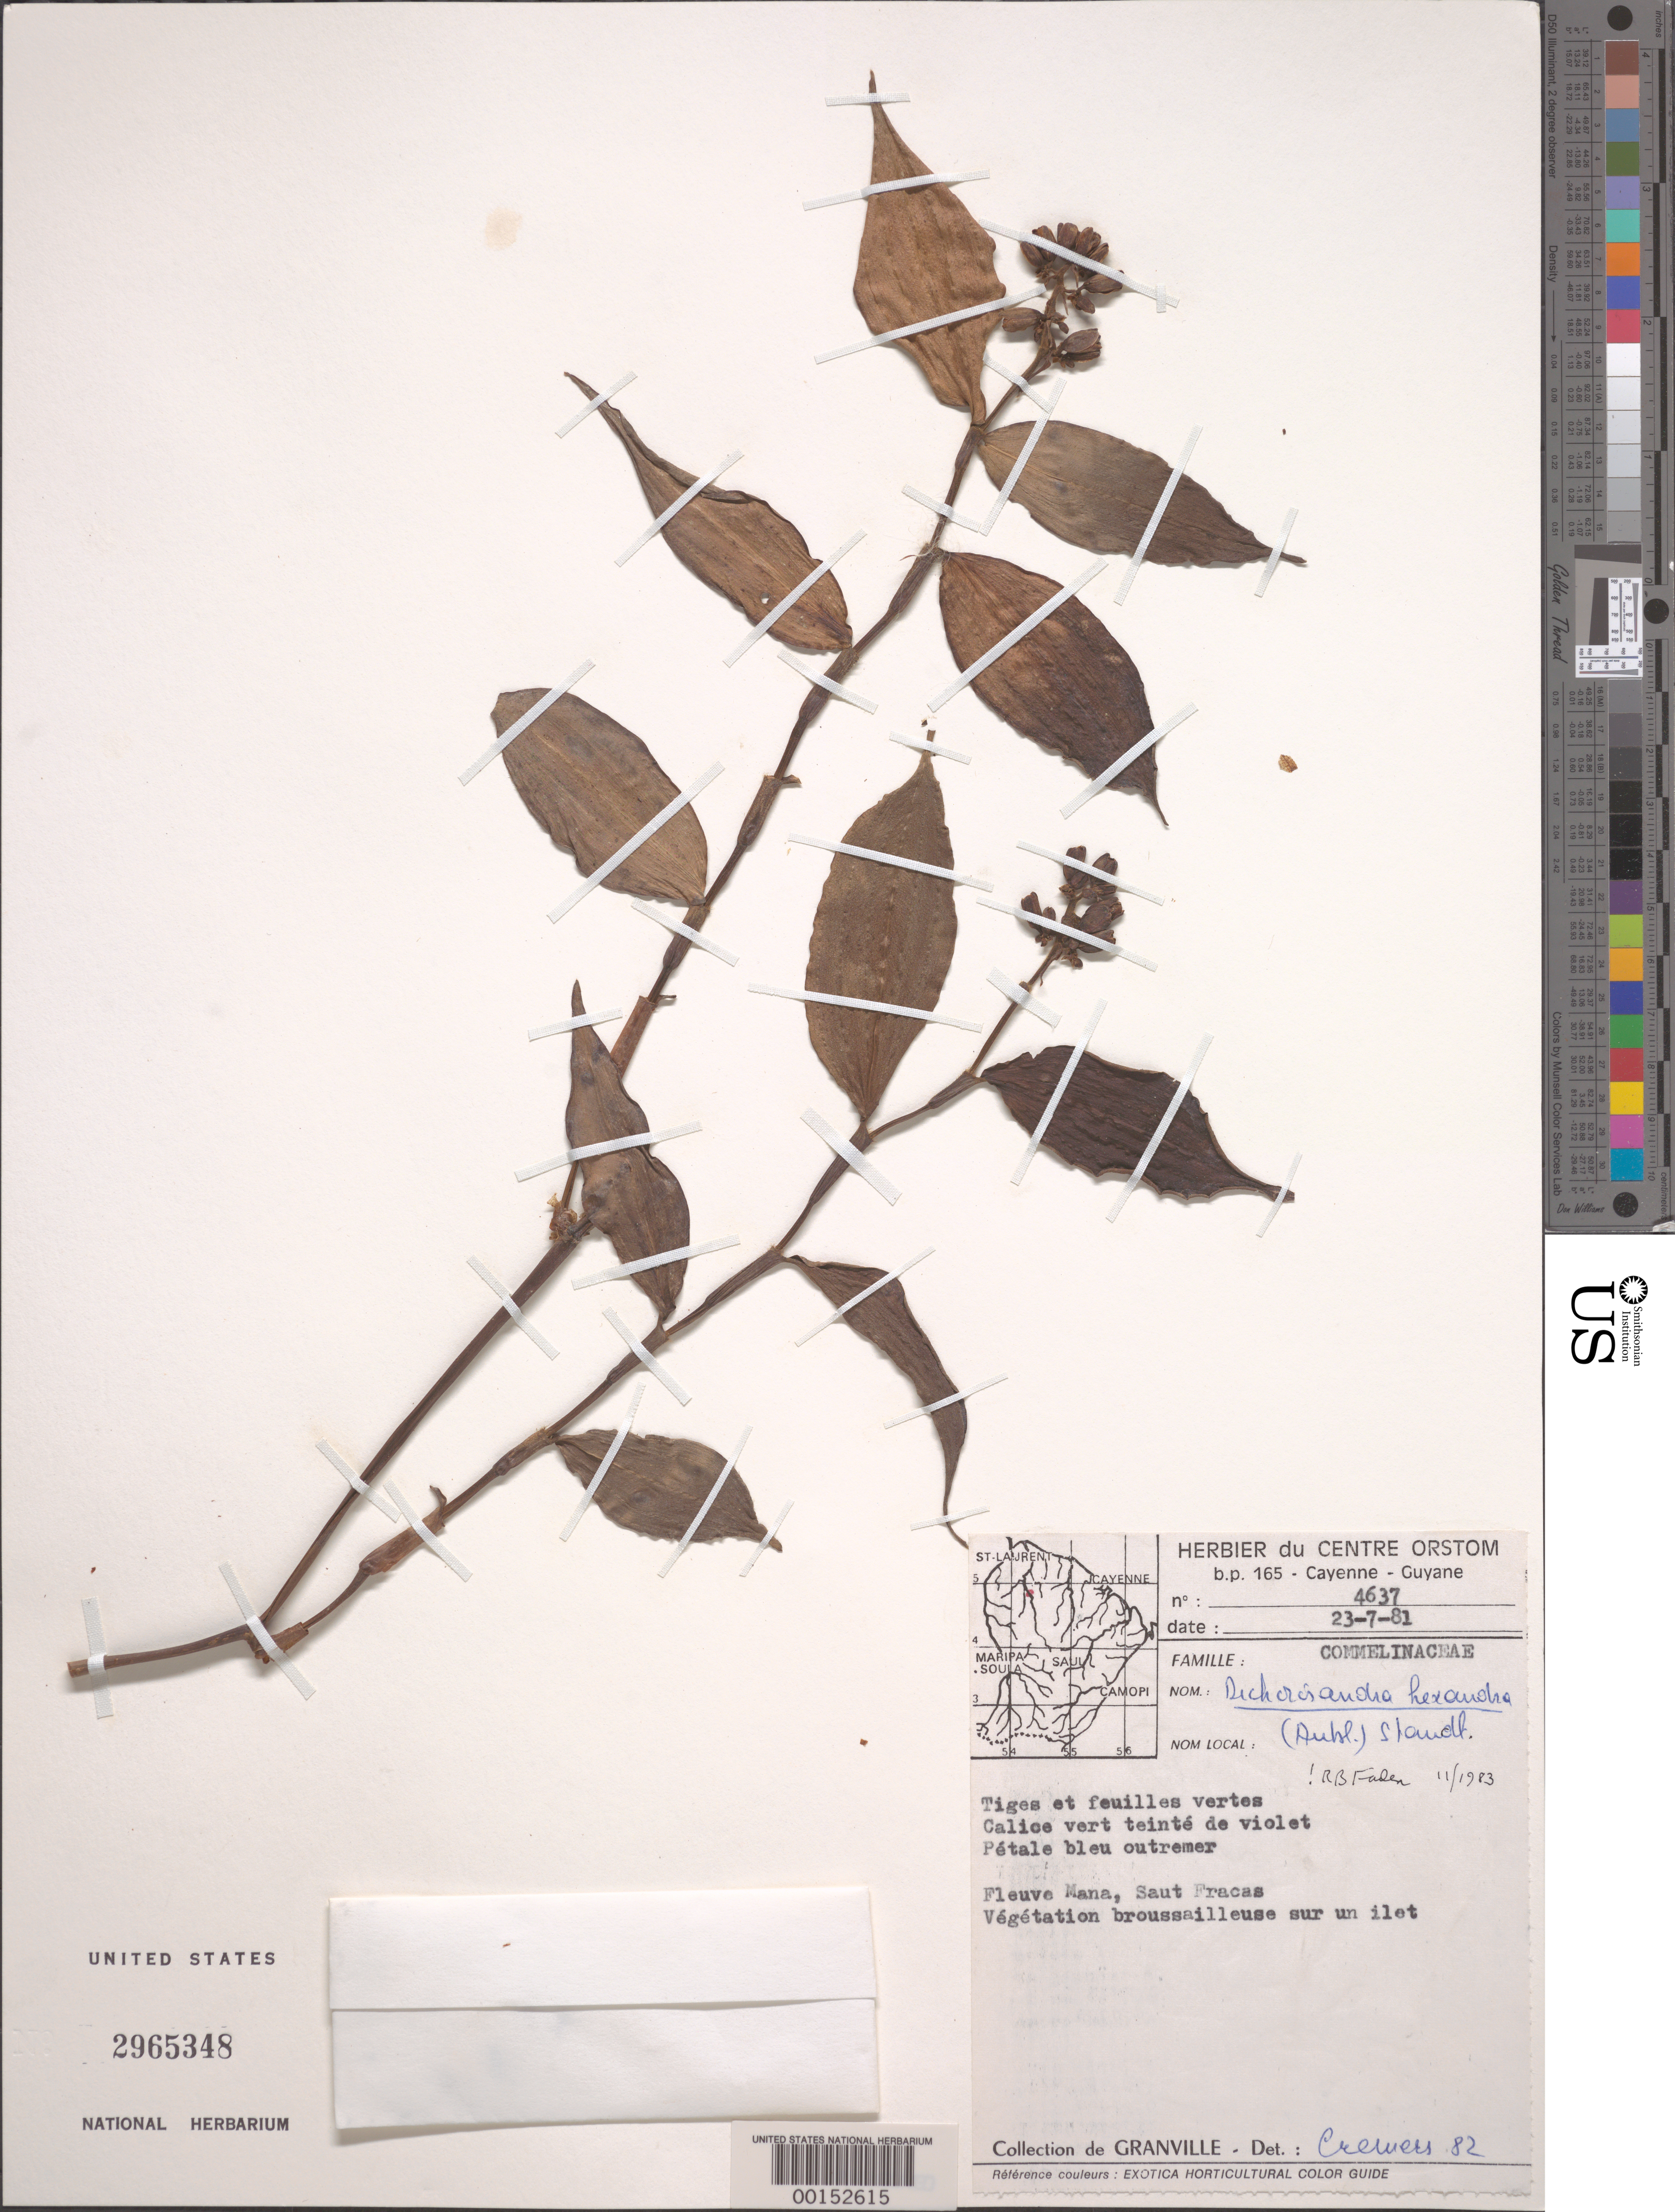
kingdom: Plantae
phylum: Tracheophyta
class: Liliopsida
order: Commelinales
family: Commelinaceae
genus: Dichorisandra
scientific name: Dichorisandra hexandra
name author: (Aubl.) Standl.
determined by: Cremers, Georges A.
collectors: J.-J. de Granville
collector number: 4637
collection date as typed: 23 Jul 1981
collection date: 1981-07-23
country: French Guiana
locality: Mana river, saut fracas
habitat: River inlet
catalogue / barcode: US 2965348